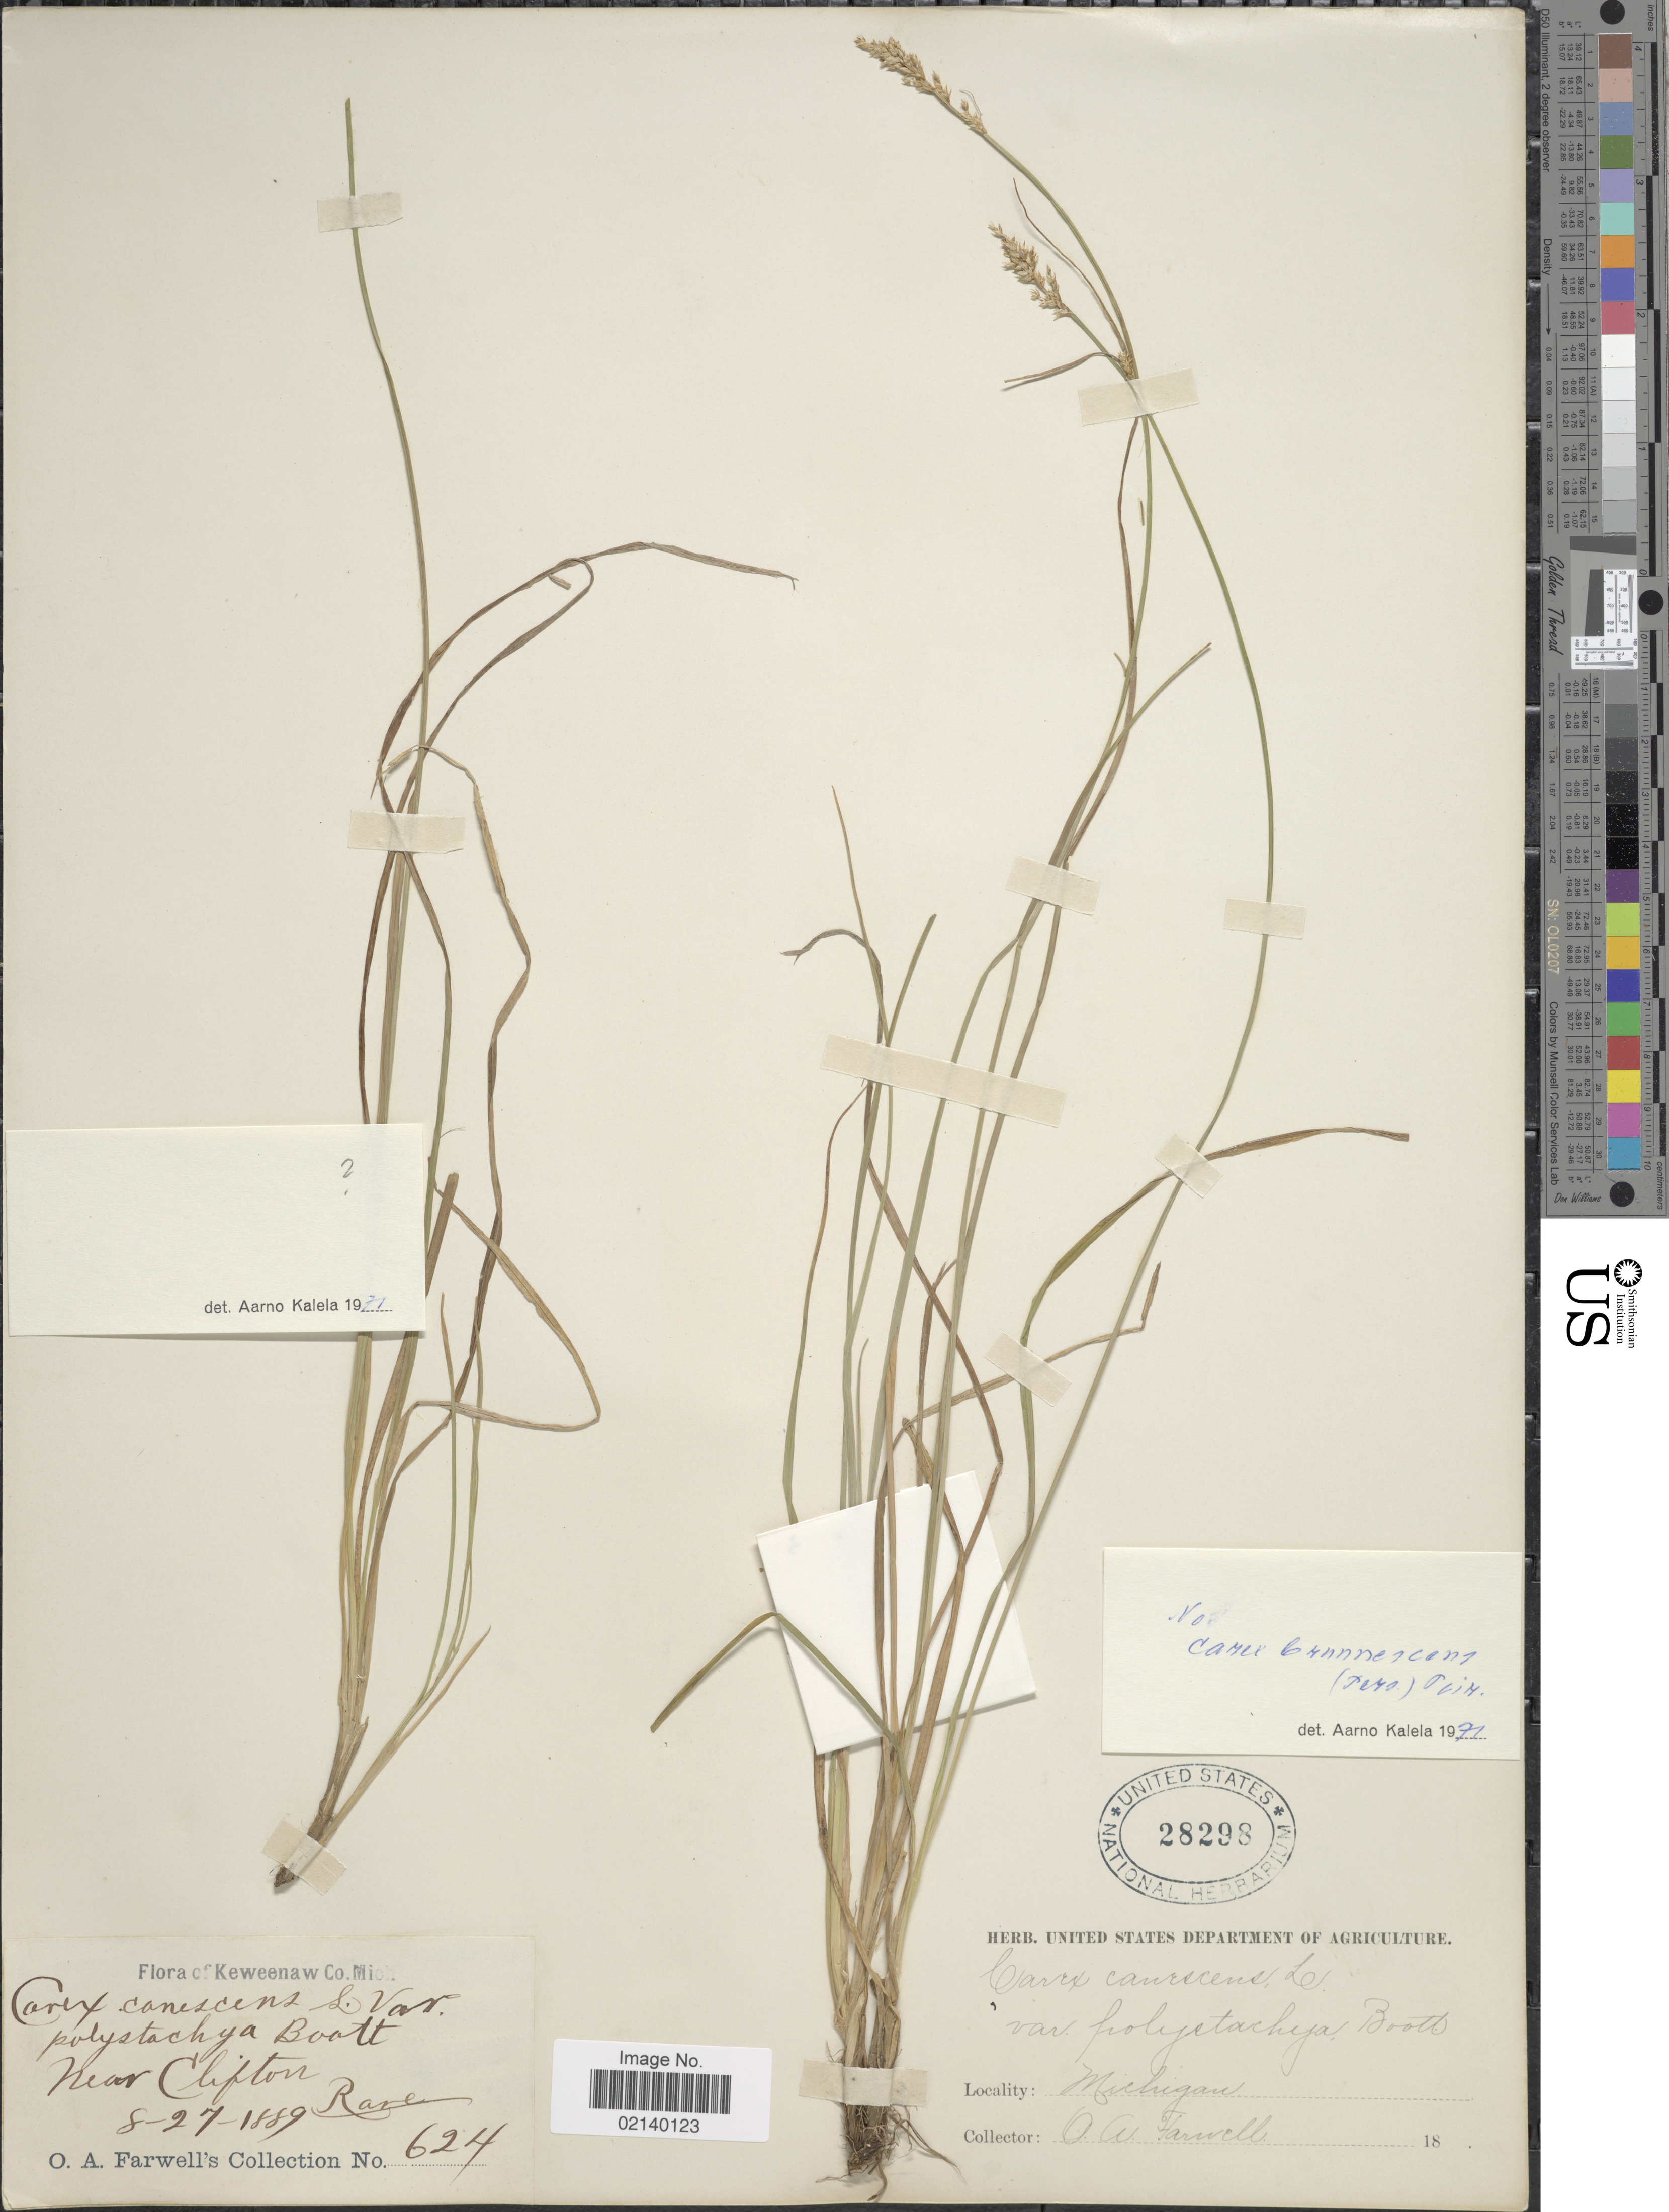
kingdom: Plantae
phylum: Tracheophyta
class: Liliopsida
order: Poales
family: Cyperaceae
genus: Carex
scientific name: Carex arcta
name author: Boott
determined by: Hermann, F. J.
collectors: O. Farwell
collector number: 624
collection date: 1889-08-27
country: United States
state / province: Michigan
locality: Keweenaw Co., near Clifton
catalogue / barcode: US 28298